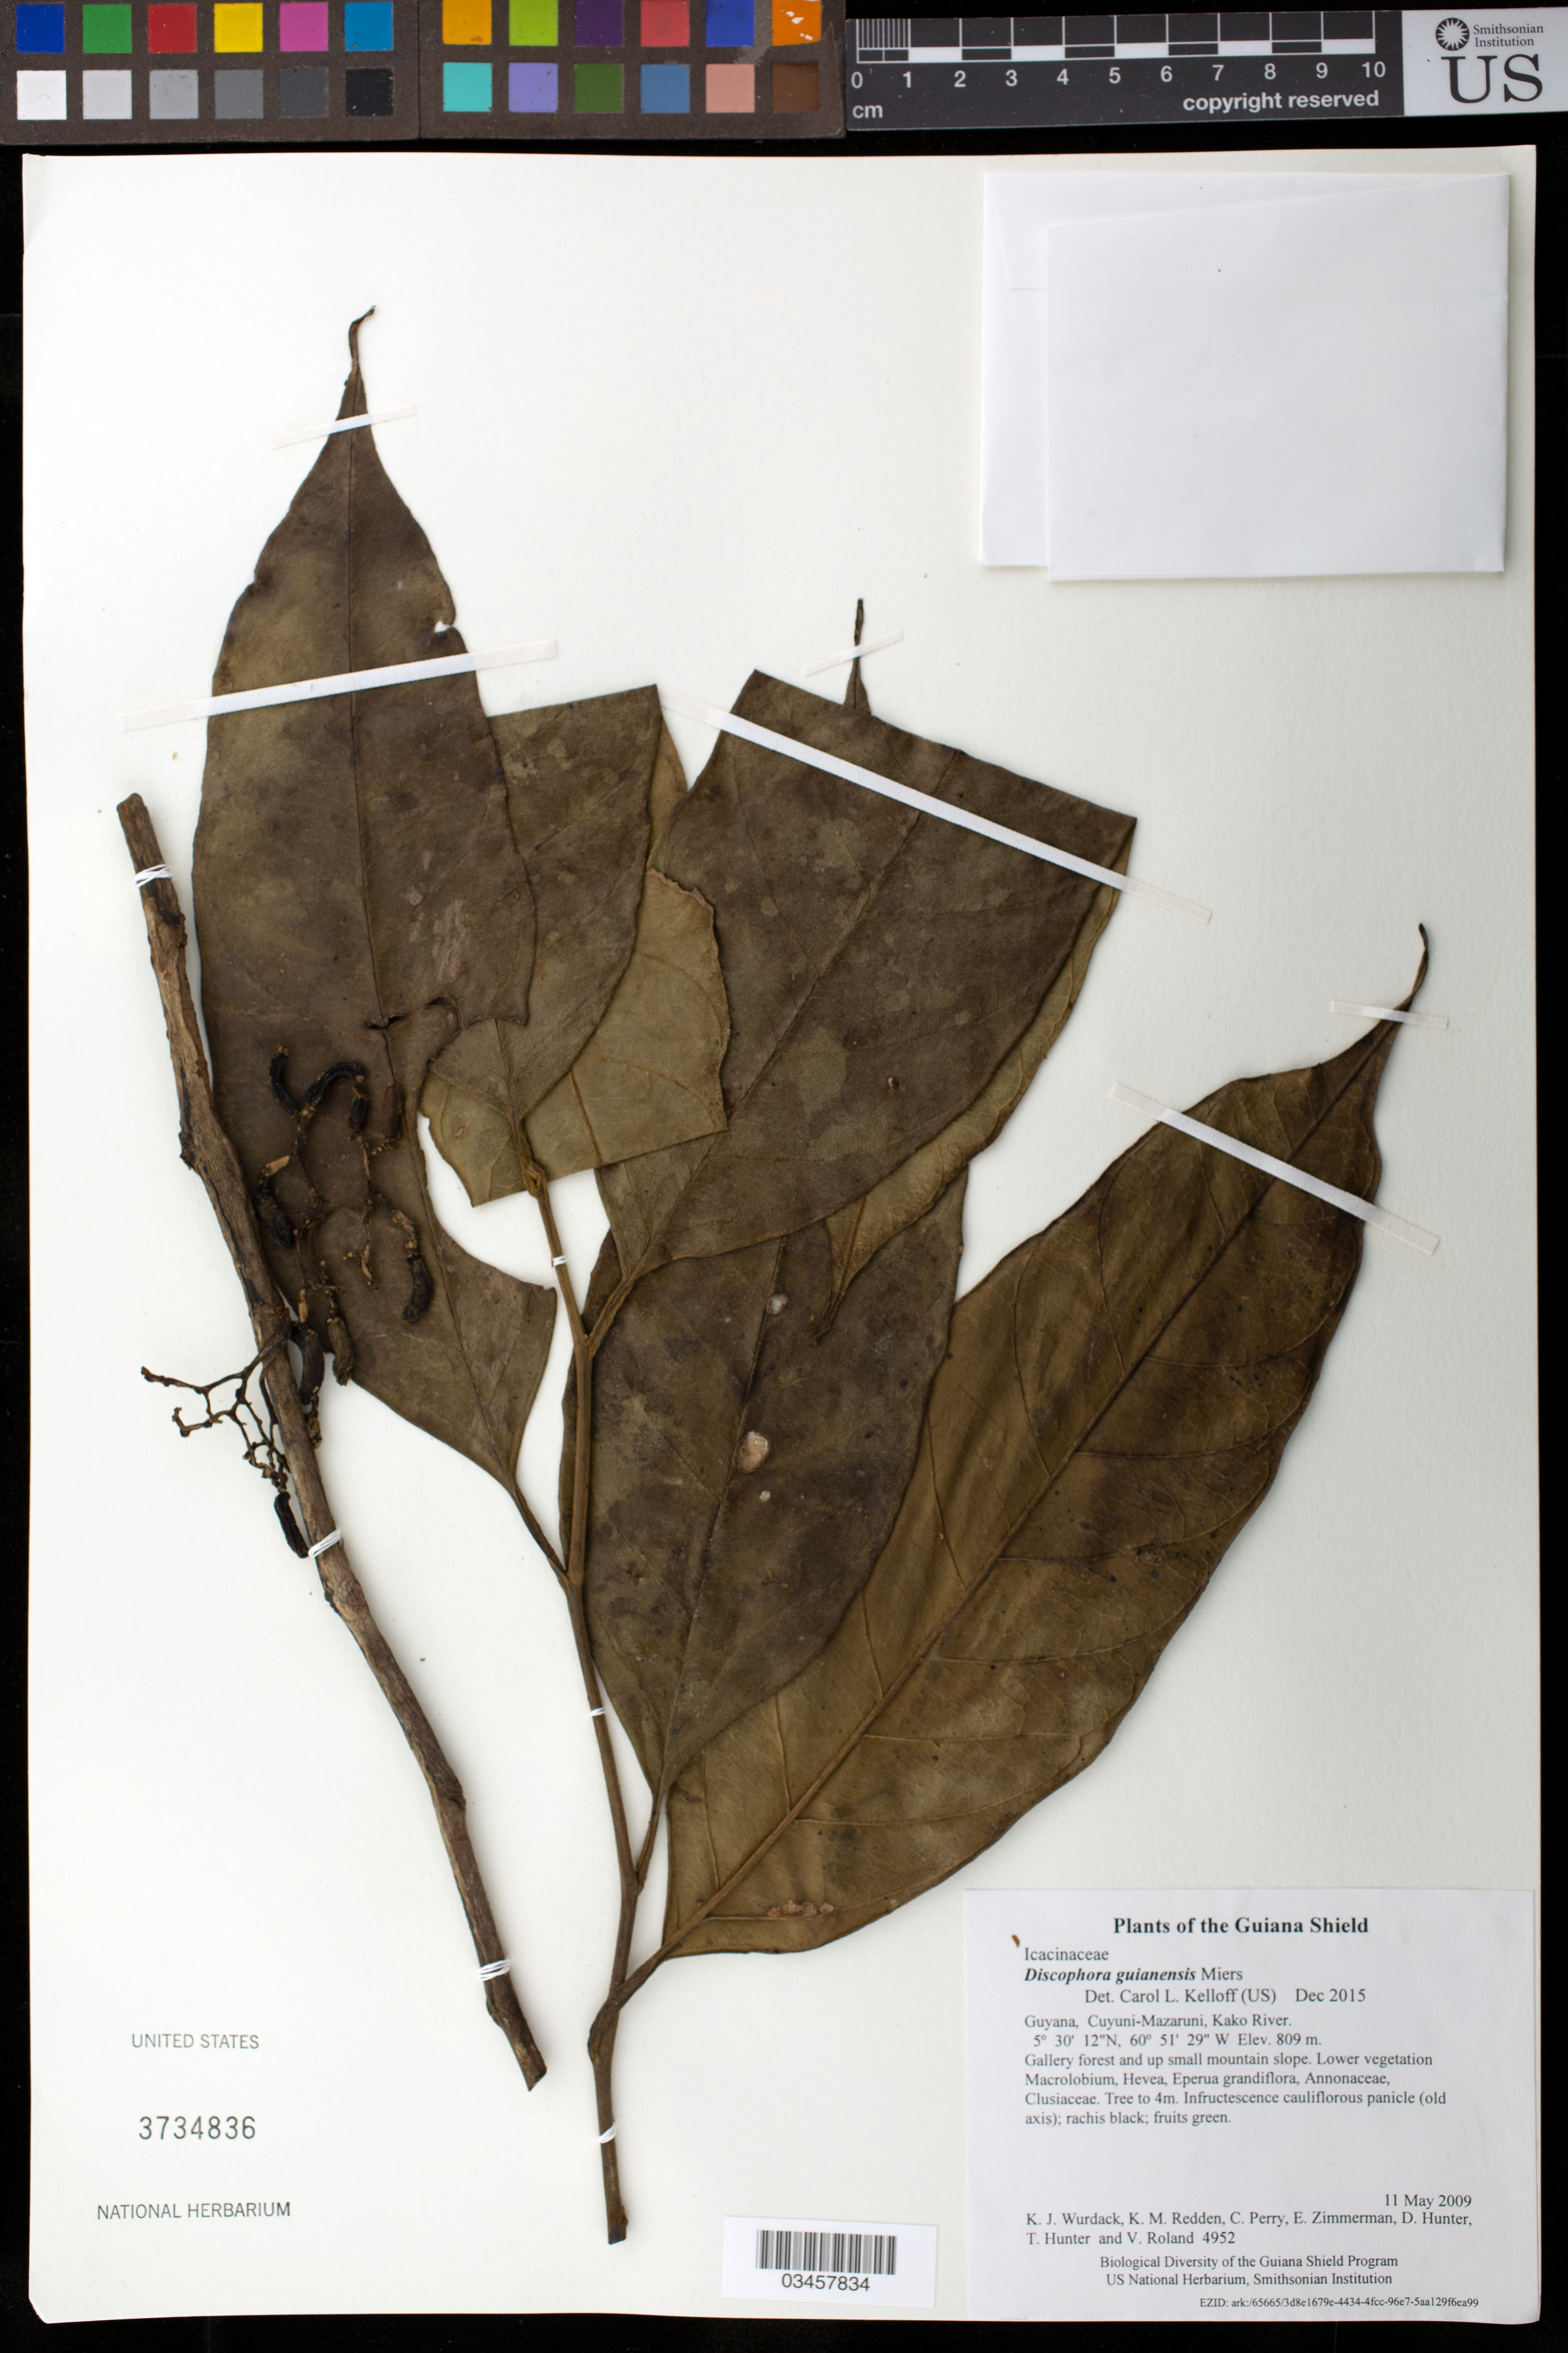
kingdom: Plantae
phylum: Tracheophyta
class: Magnoliopsida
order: Cardiopteridales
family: Stemonuraceae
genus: Discophora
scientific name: Discophora guianensis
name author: Miers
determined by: Kelloff, Carol L., (US), Smithsonian Institution - National Museum of Natural History (UNITED STATES)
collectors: K. Wurdack, K. M. Redden, C. Perry, E. Zimmerman, D. Hunter, T. Hunter & V. Roland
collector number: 4952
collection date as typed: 11 May 2009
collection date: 2009-05-11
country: Guyana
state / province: Cuyuni-Mazaruni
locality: Kako River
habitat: Gallery forest and up small mountain slope. Lower vegetation Macrolobium, Hevea, Eperua grandiflora, Annonaceae, Clusiaceae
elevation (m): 809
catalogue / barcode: US 3734836